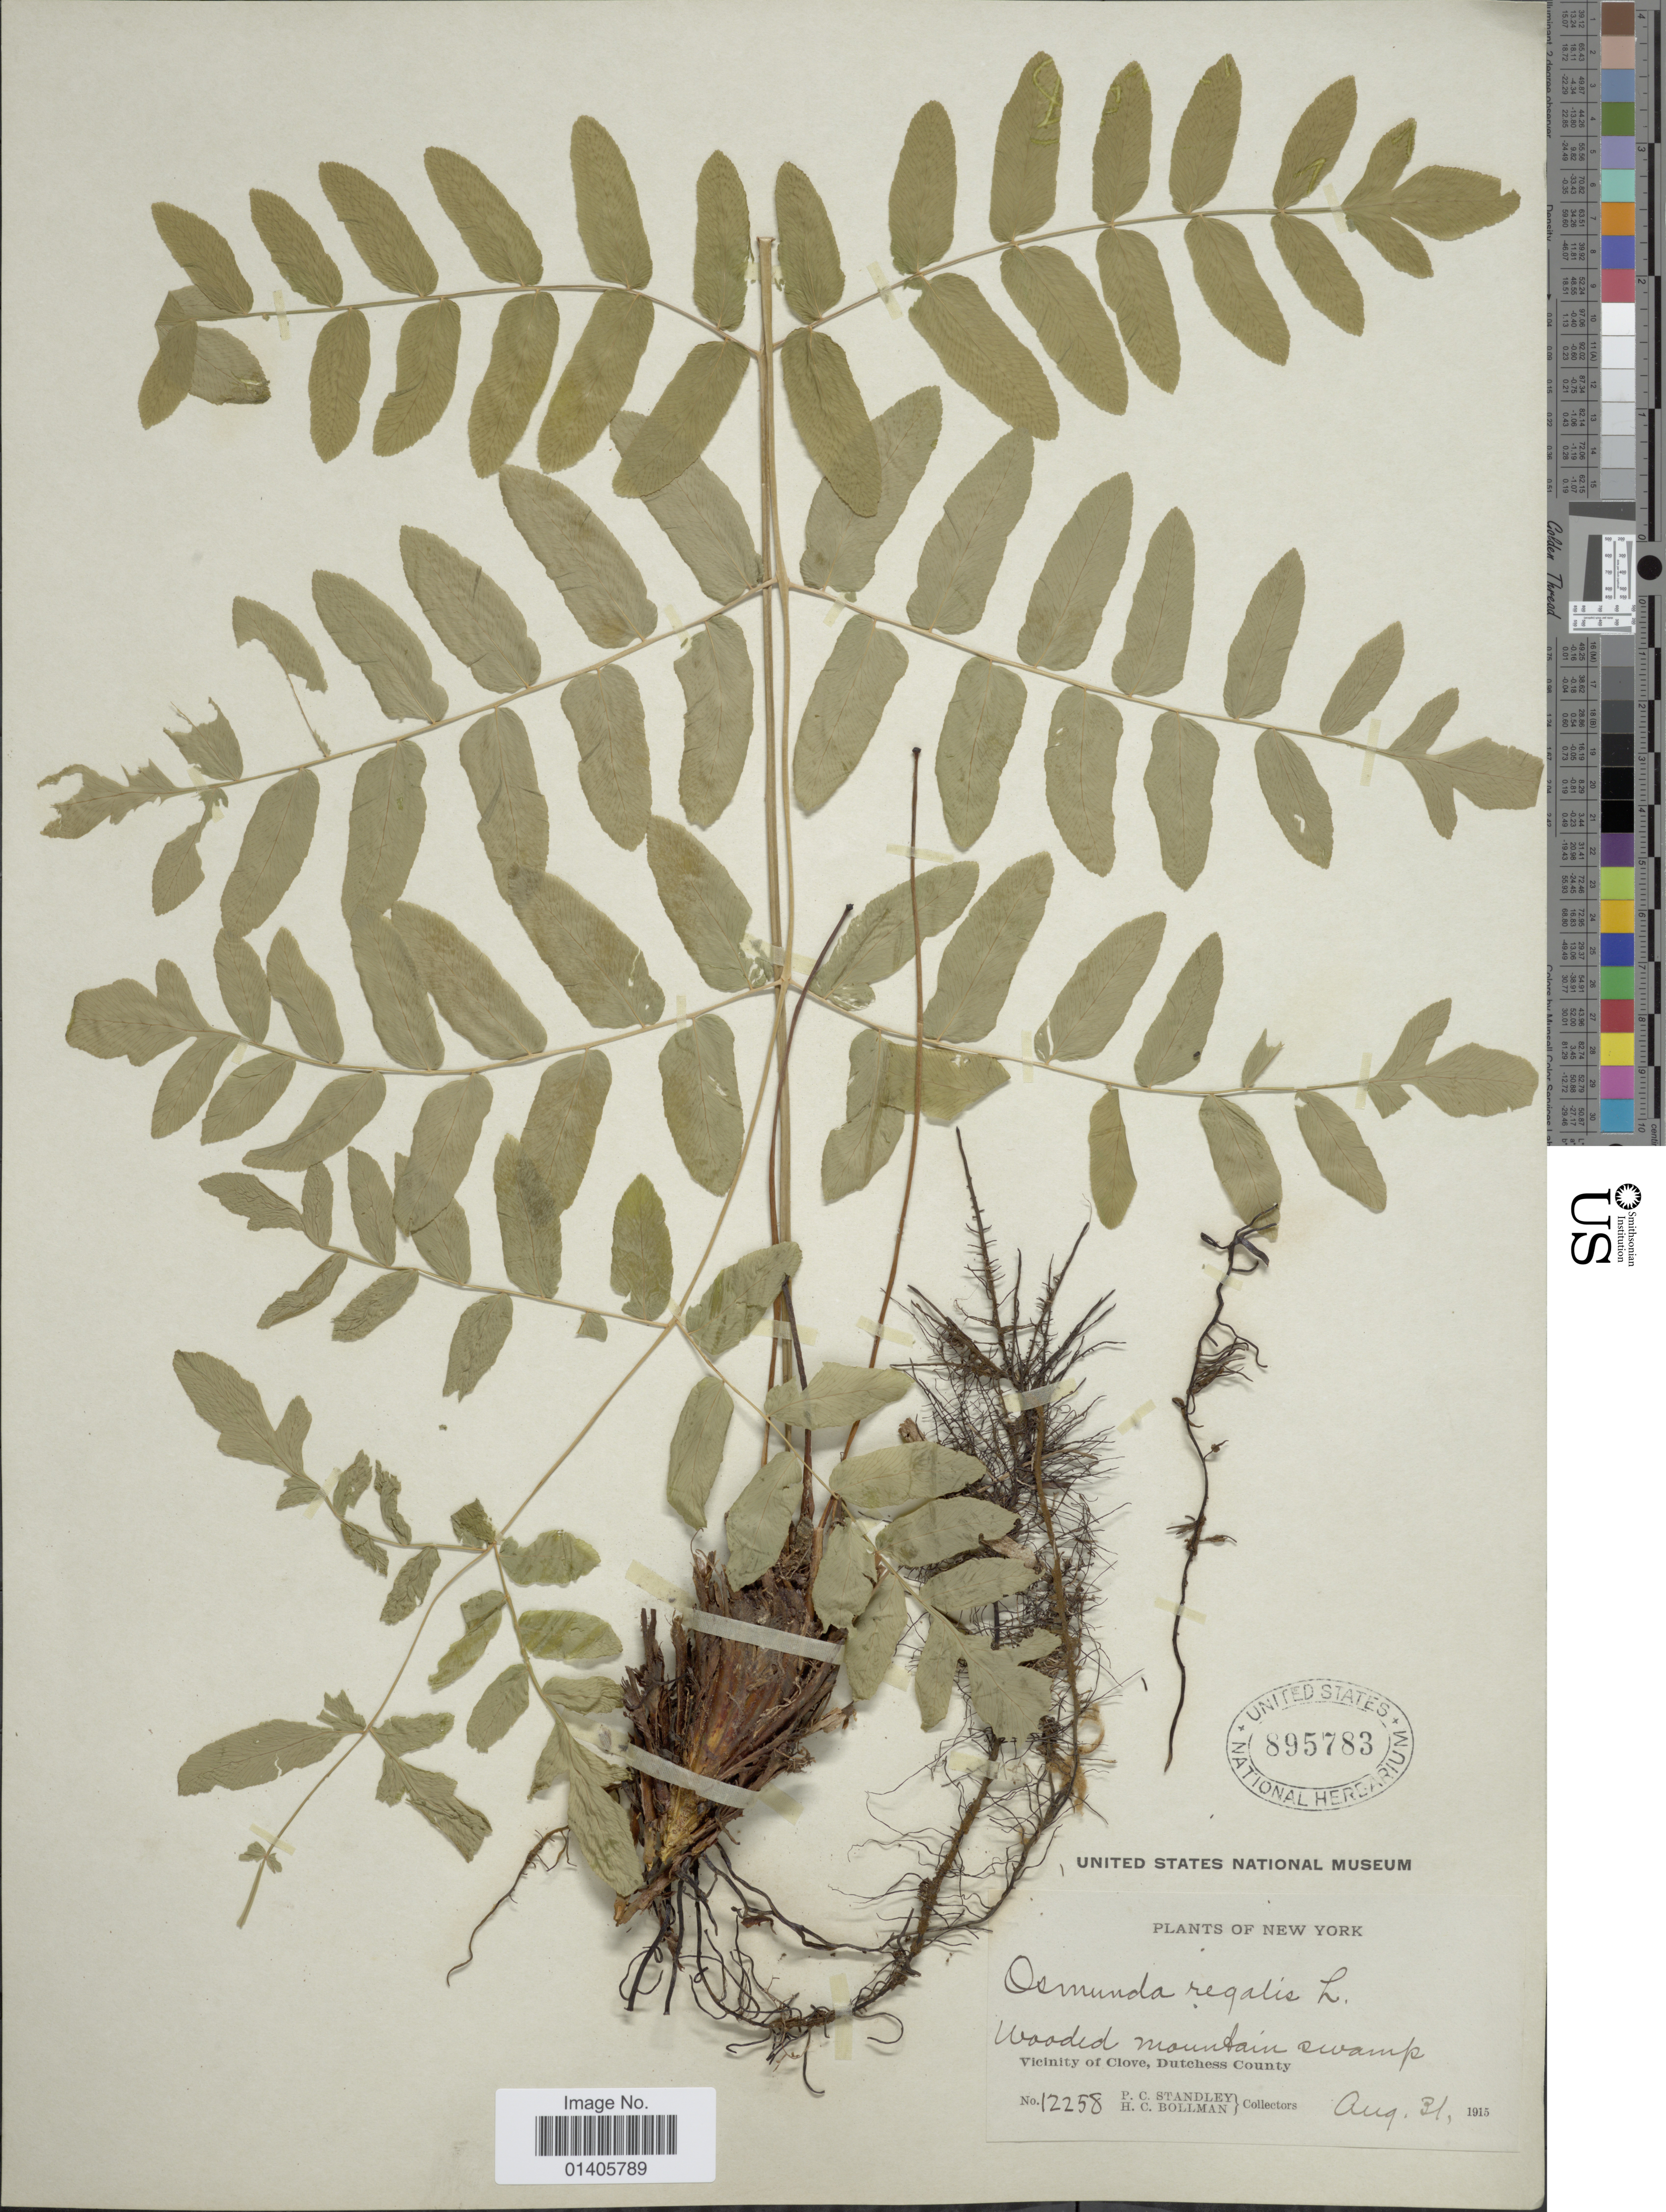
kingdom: Plantae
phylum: Tracheophyta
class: Polypodiopsida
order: Osmundales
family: Osmundaceae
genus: Osmunda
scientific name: Osmunda regalis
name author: L.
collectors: P. C. Standley & H. C. Bollman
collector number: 12258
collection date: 1915-08-31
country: United States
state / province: New York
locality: Vicinity of Clove, Dutchess County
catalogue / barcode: US 895783